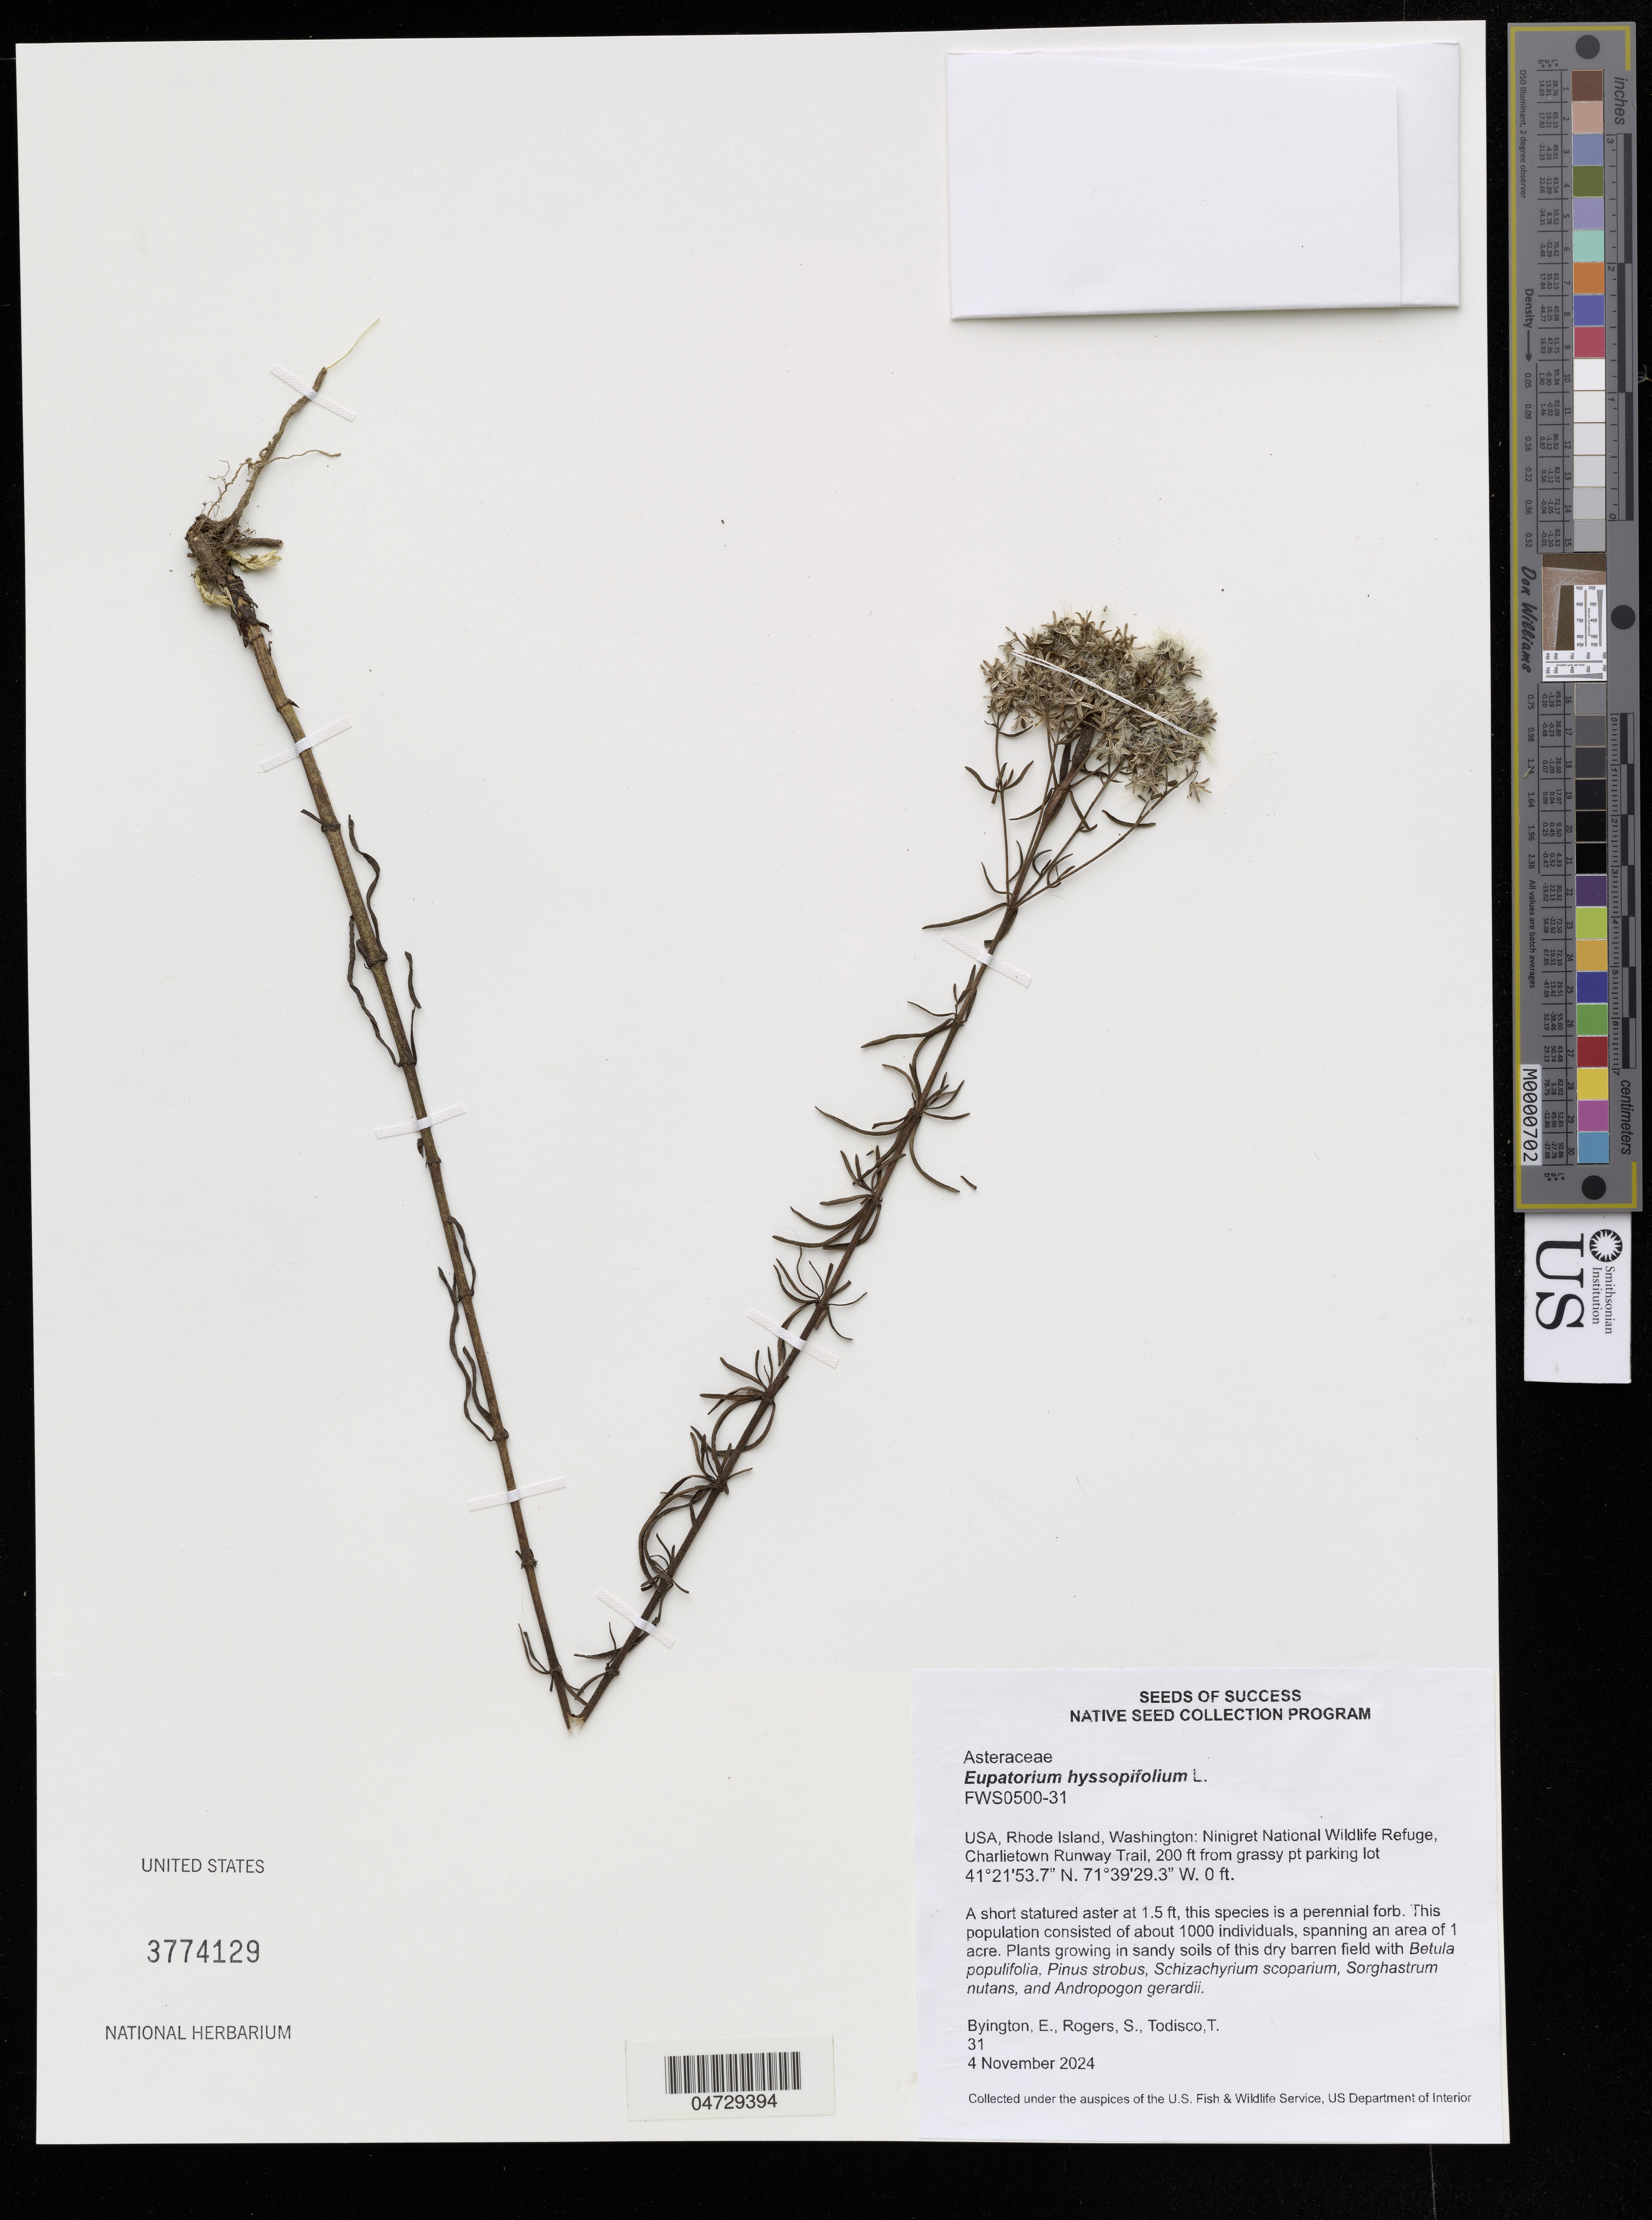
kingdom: Plantae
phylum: Tracheophyta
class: Magnoliopsida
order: Asterales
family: Asteraceae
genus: Eupatorium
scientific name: Eupatorium hyssopifolium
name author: L.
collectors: E. Byington, S. Rogers & T. Todisco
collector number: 31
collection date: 2024-11-04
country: United States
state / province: Rhode Island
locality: Washington: Ninigret National Wildlife Refuge, Charlietown Runway Trail, 200 ft from grassy pt parking lot.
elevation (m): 0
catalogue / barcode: US 3774129